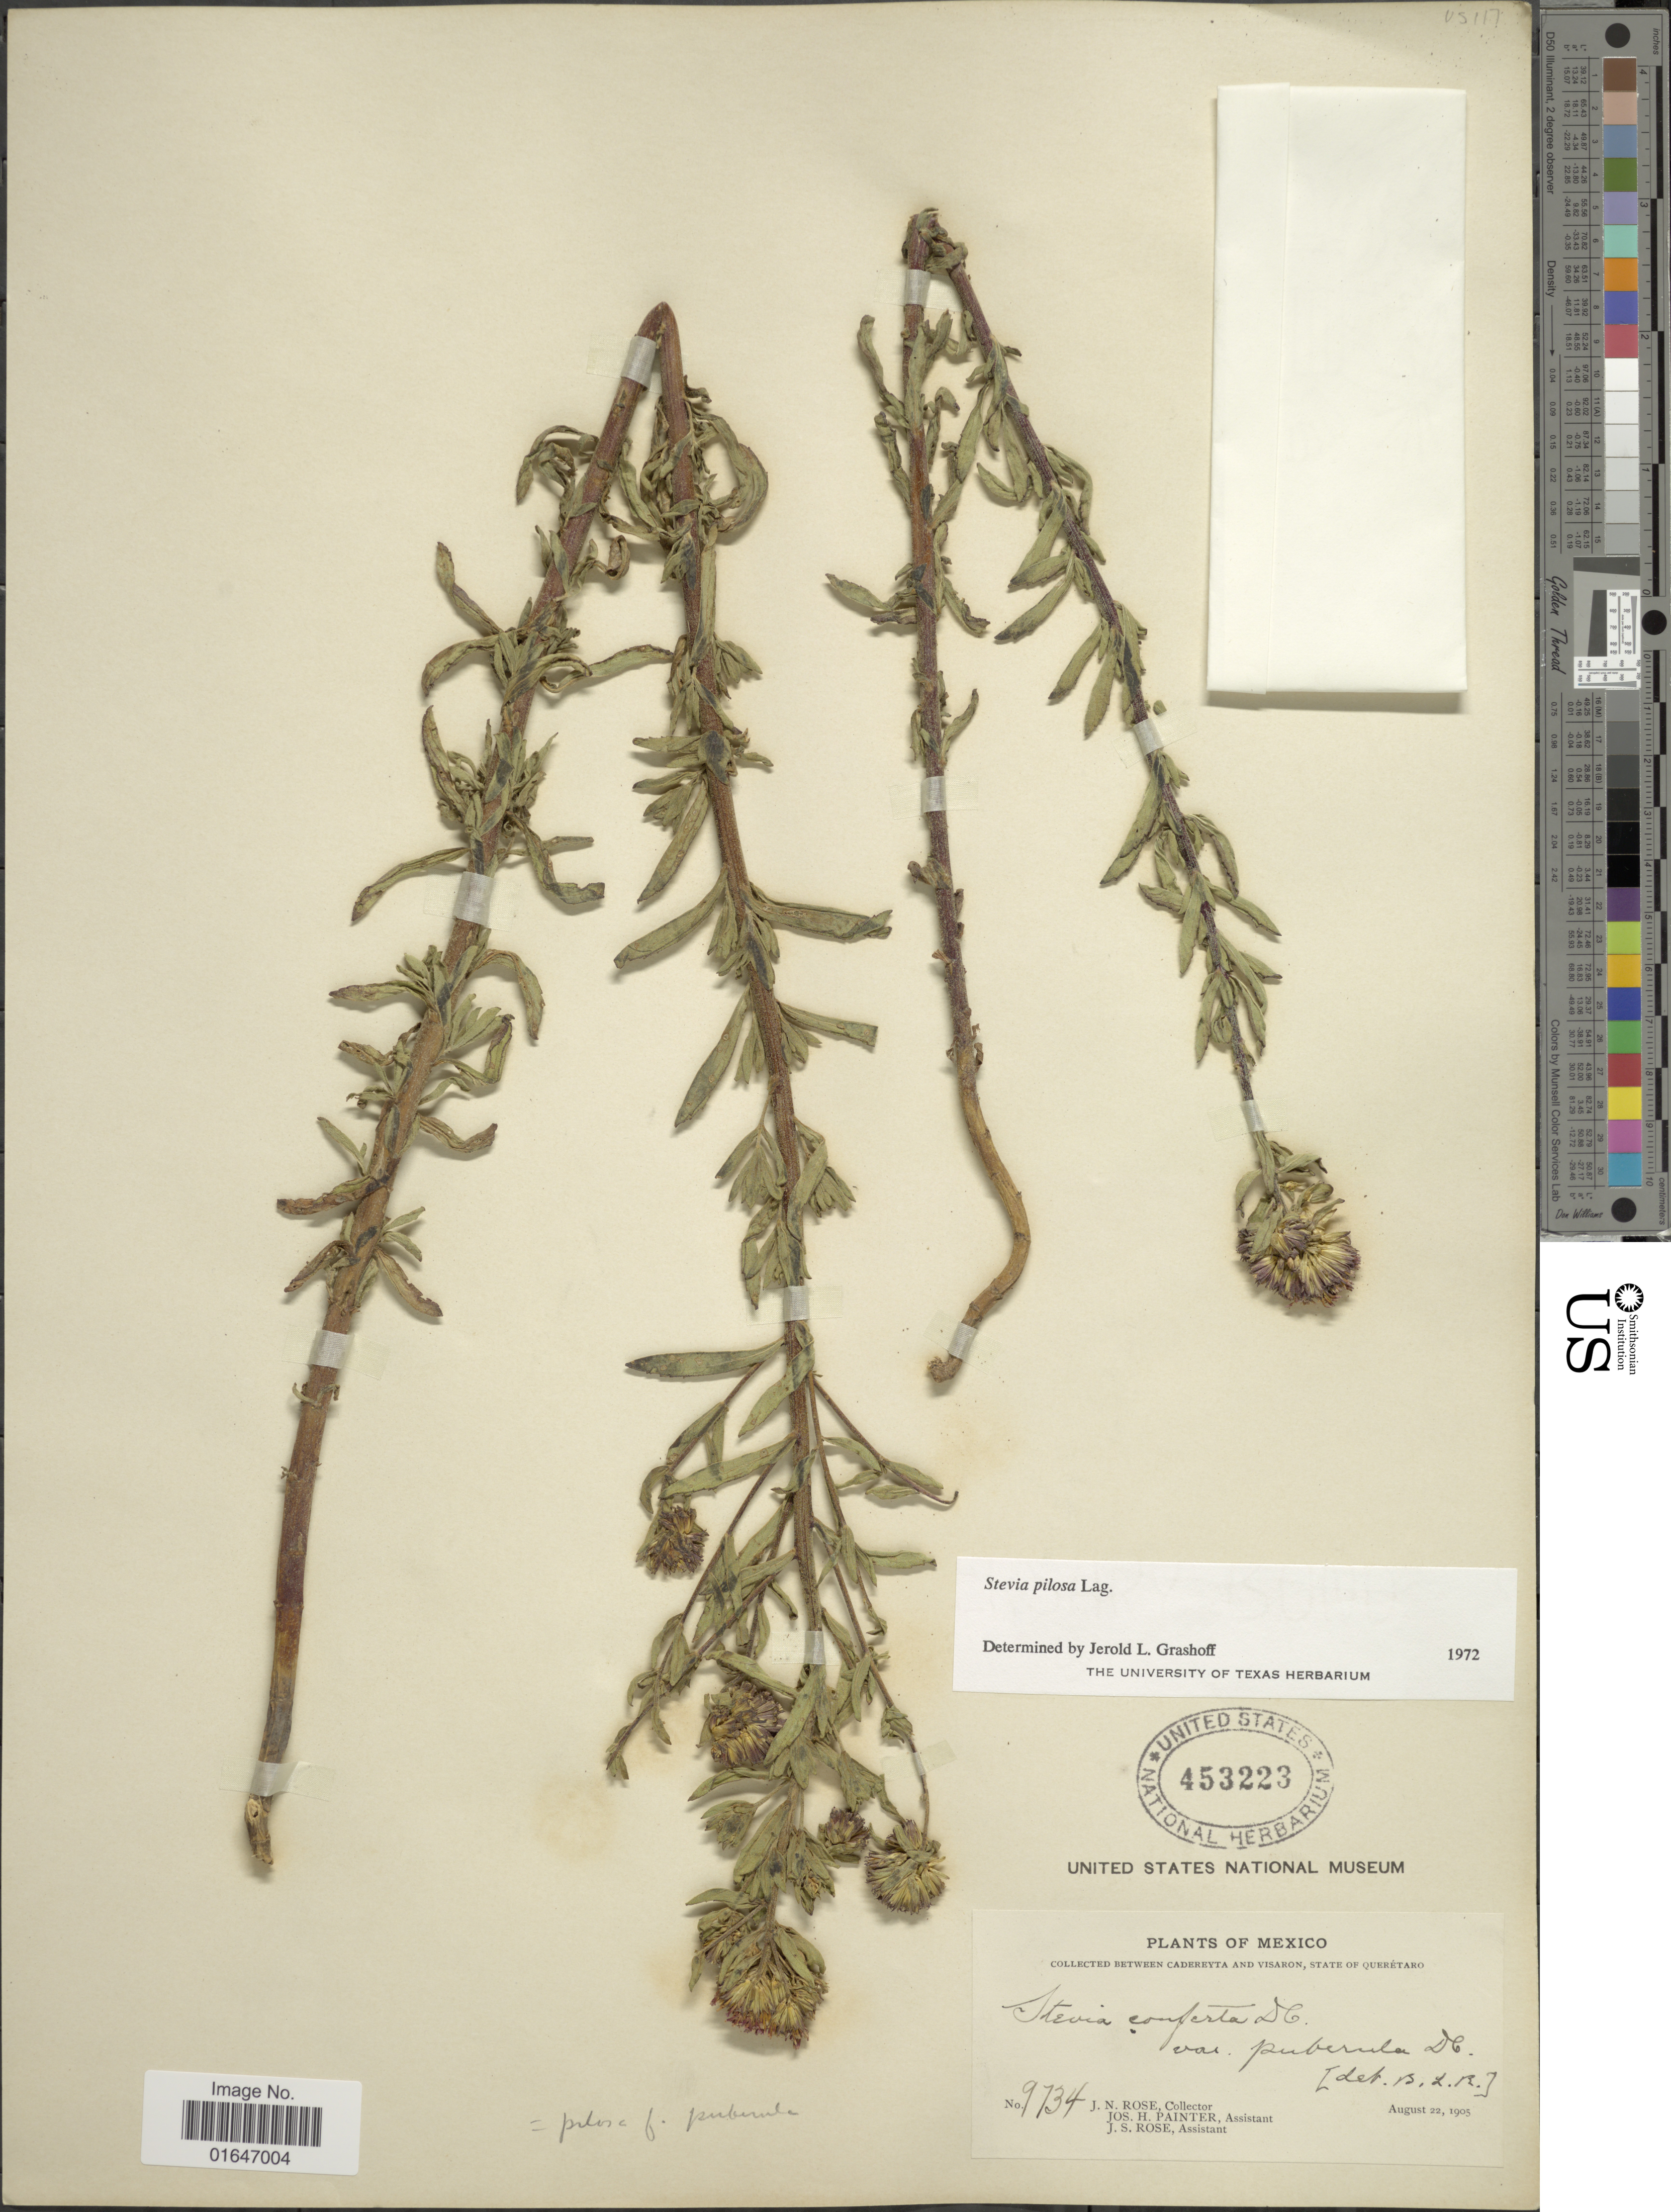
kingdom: Plantae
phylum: Tracheophyta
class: Magnoliopsida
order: Asterales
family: Asteraceae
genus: Stevia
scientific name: Stevia pilosa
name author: Lag.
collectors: J. N. Rose, J. H. Painter & J. S. Rose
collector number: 9734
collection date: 1905-08-22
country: Mexico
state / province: Querétaro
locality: Between Caderetta and Visaron.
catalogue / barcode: US 453223